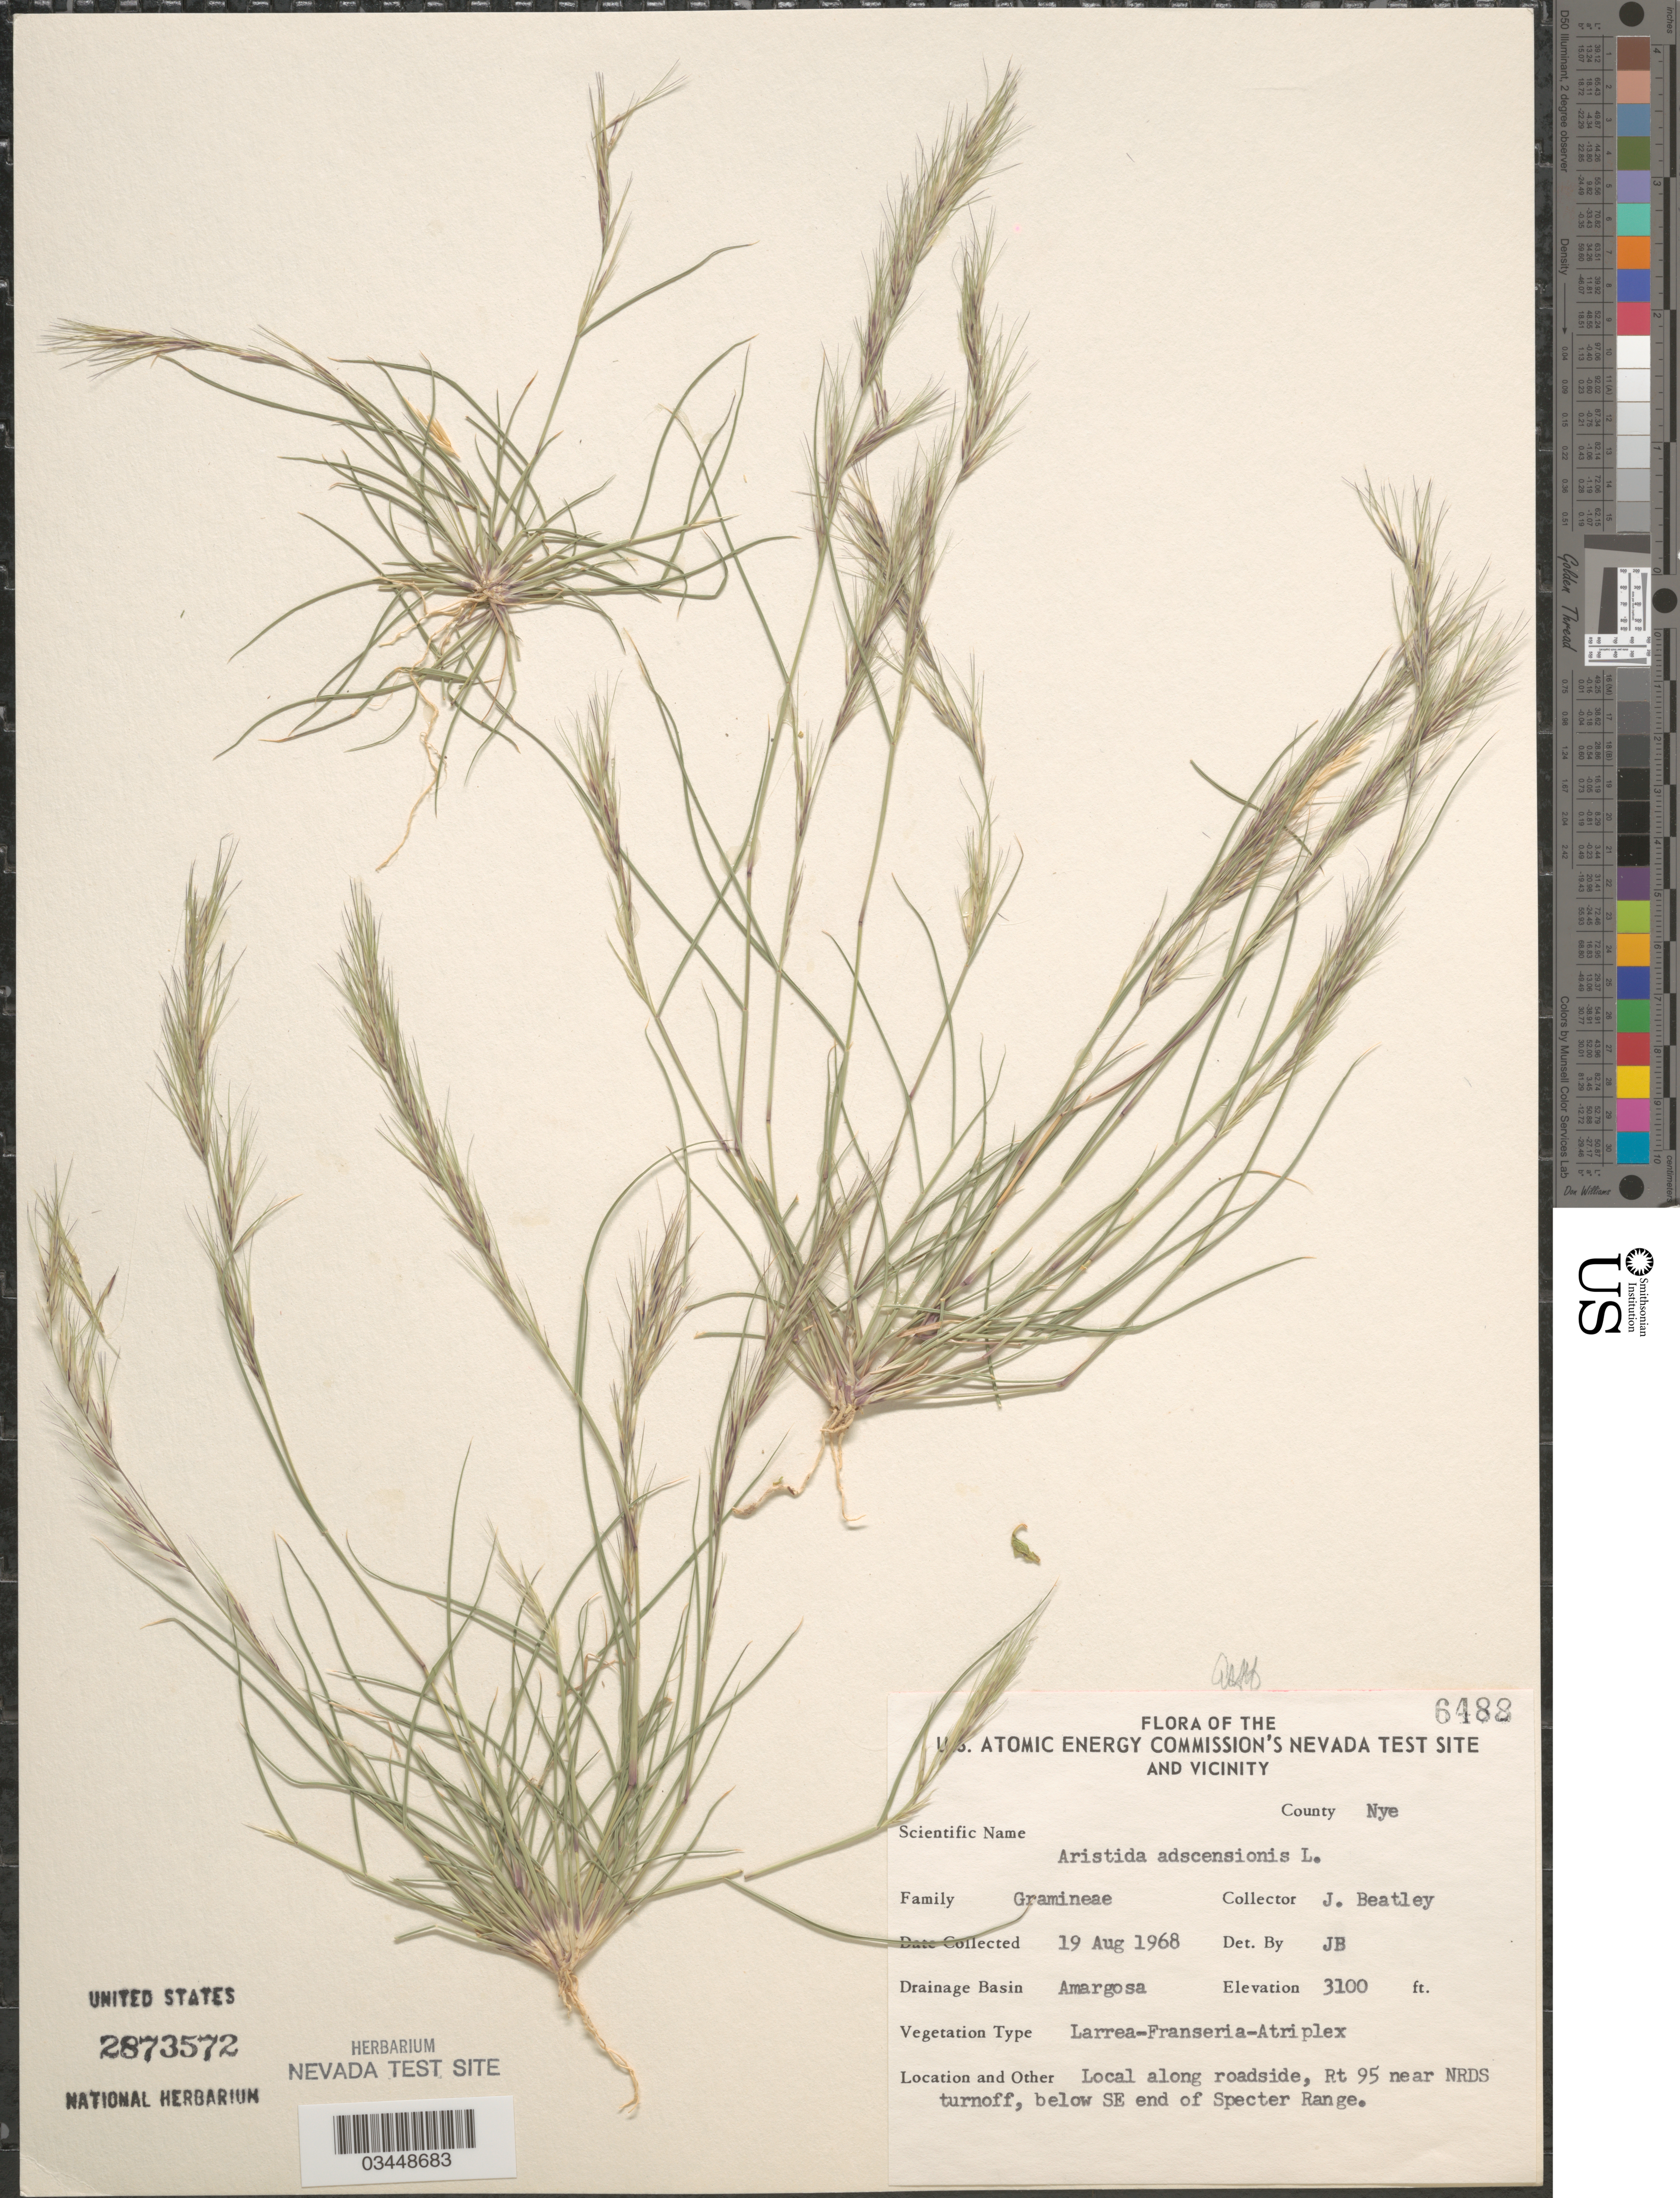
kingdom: Plantae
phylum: Tracheophyta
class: Liliopsida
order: Poales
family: Poaceae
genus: Aristida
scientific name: Aristida adscensionis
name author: L.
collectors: J. C. Beatley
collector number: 6488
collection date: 1968-08-19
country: United States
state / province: Nevada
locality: The U.S. Atomic Energy Commission's Nevada Test Site and Vicinity. County Nye. Drainage Basin Amargos. Local along roadside, Rt 95 near NRDS turnoff, below SE end of Specter Range.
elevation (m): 945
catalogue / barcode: US 2873572